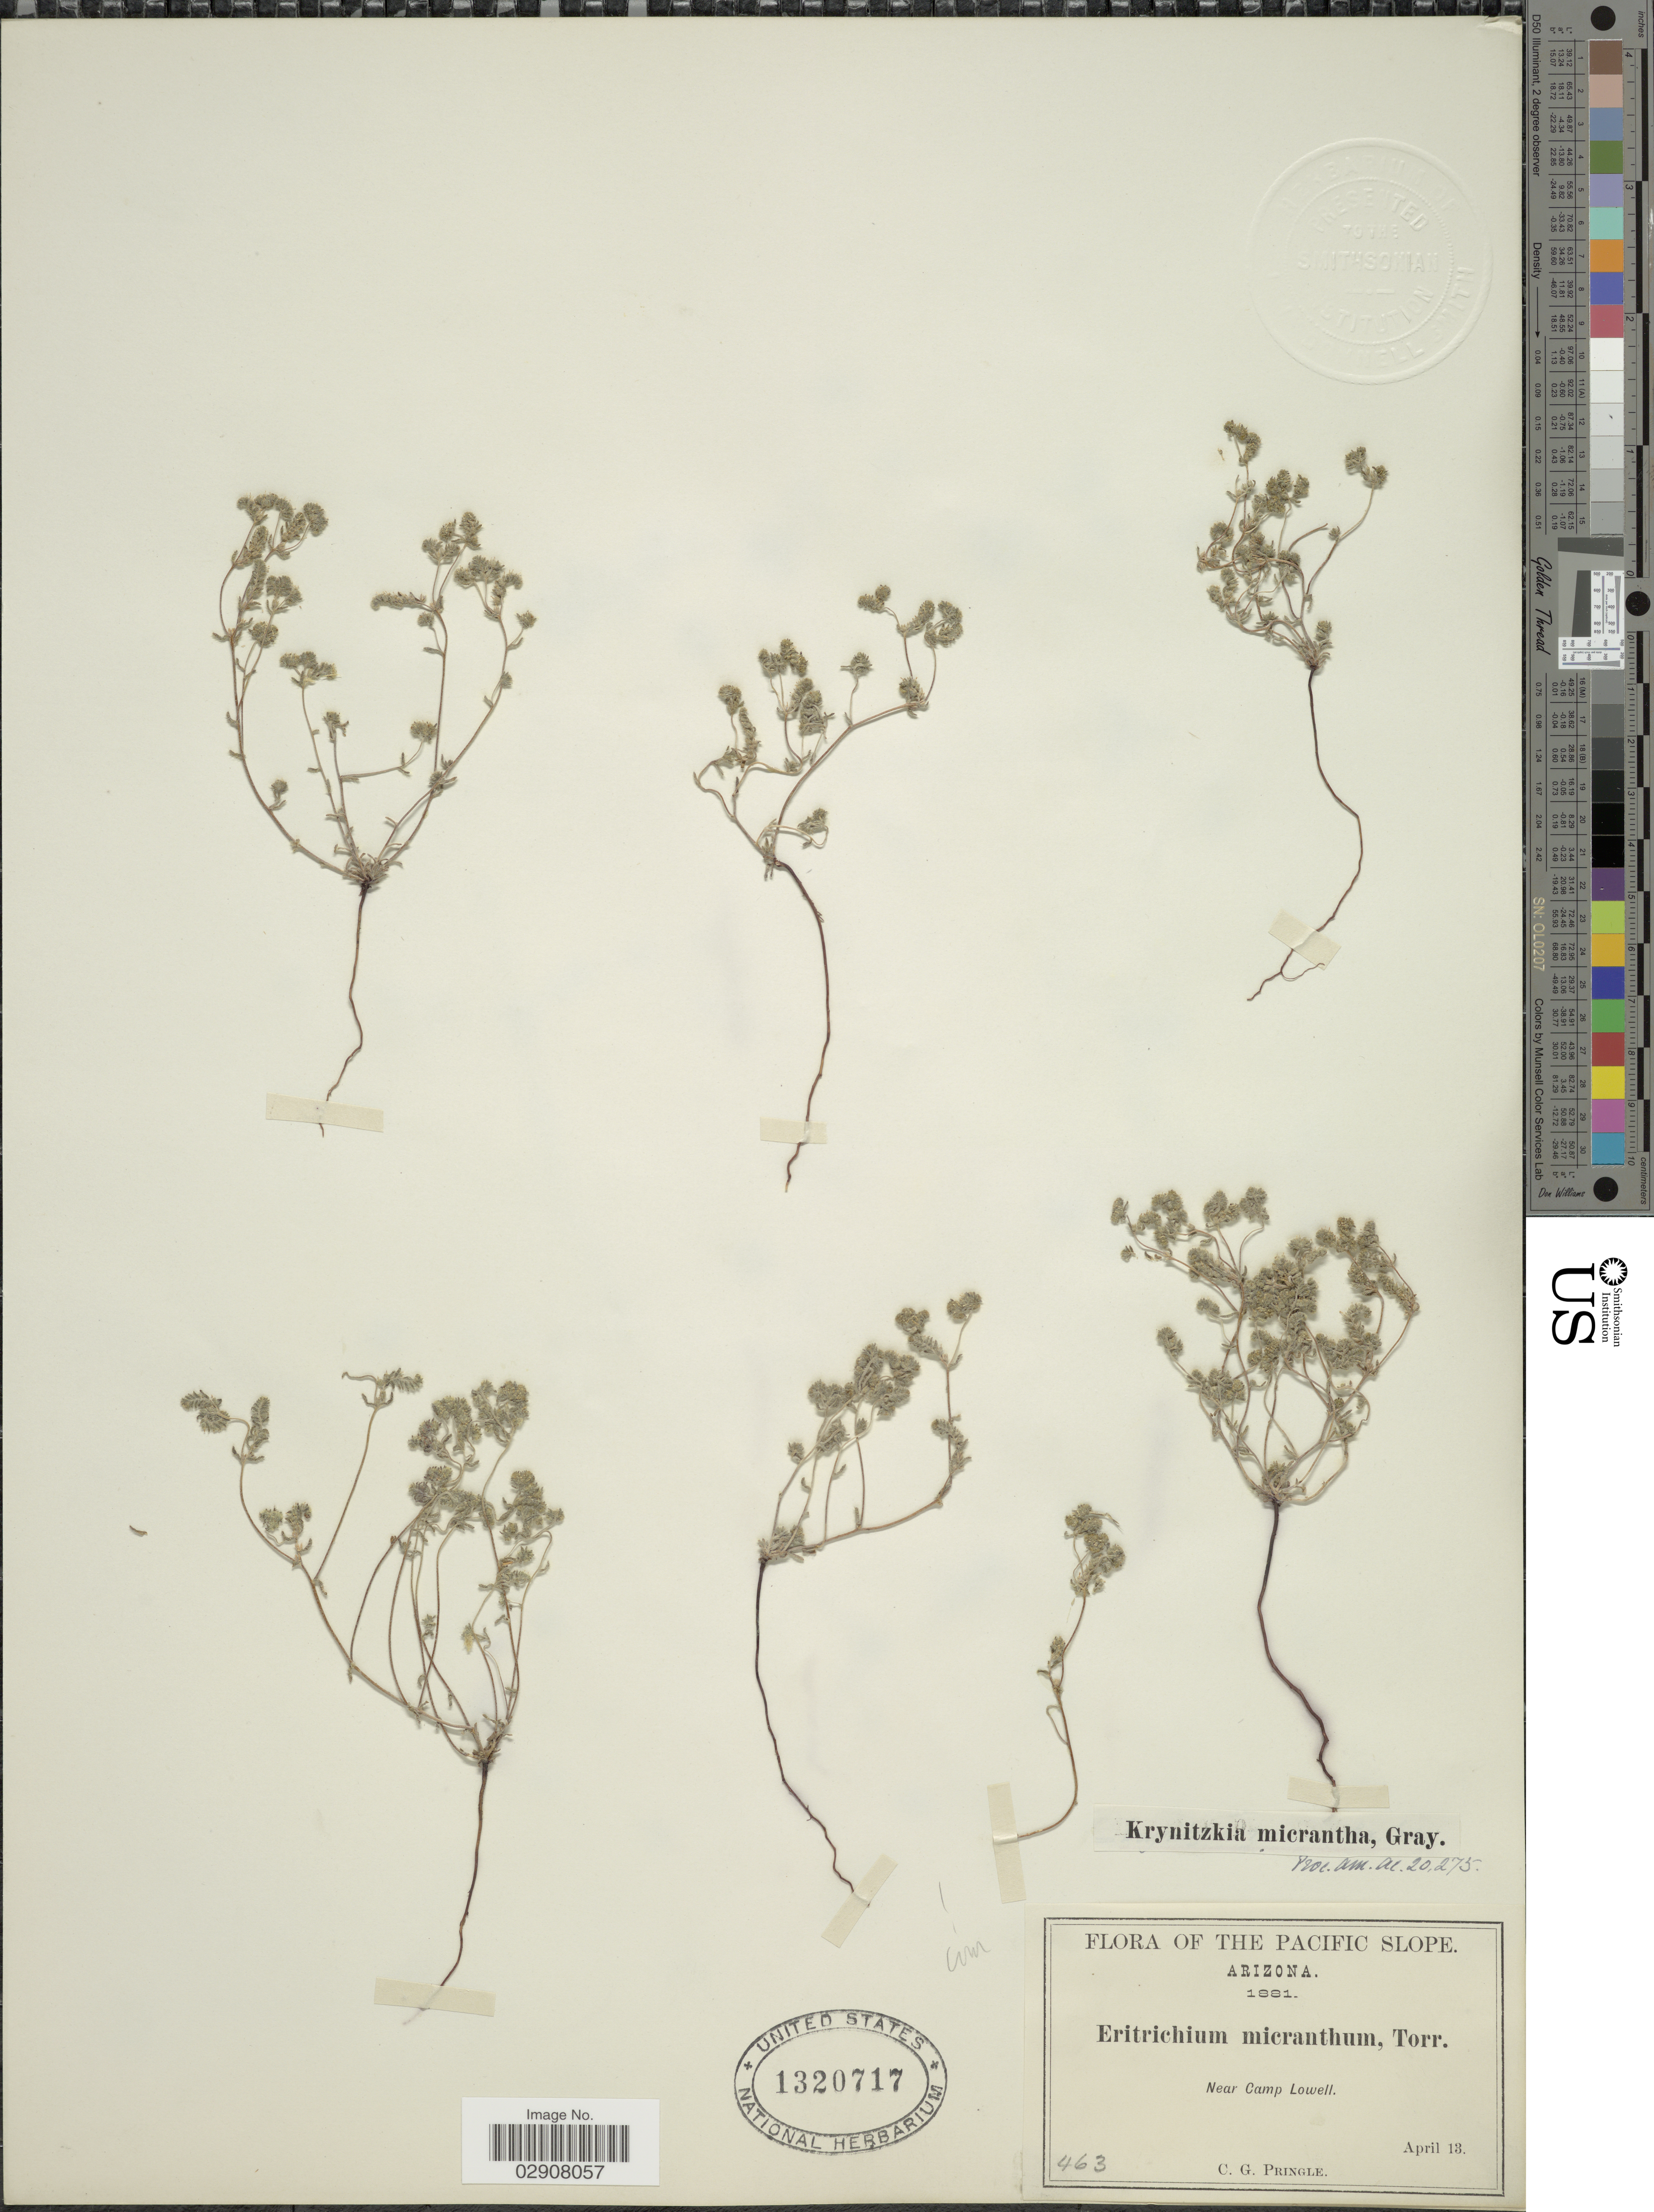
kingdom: Plantae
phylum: Tracheophyta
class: Magnoliopsida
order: Boraginales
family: Boraginaceae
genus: Cryptantha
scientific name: Cryptantha micrantha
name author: (Torr.) I.M. Johnst.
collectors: C. G. Pringle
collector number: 463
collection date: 1881-04-13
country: United States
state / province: Arizona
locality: The Pacific Slope, near Camp Lowell.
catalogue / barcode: US 1320717